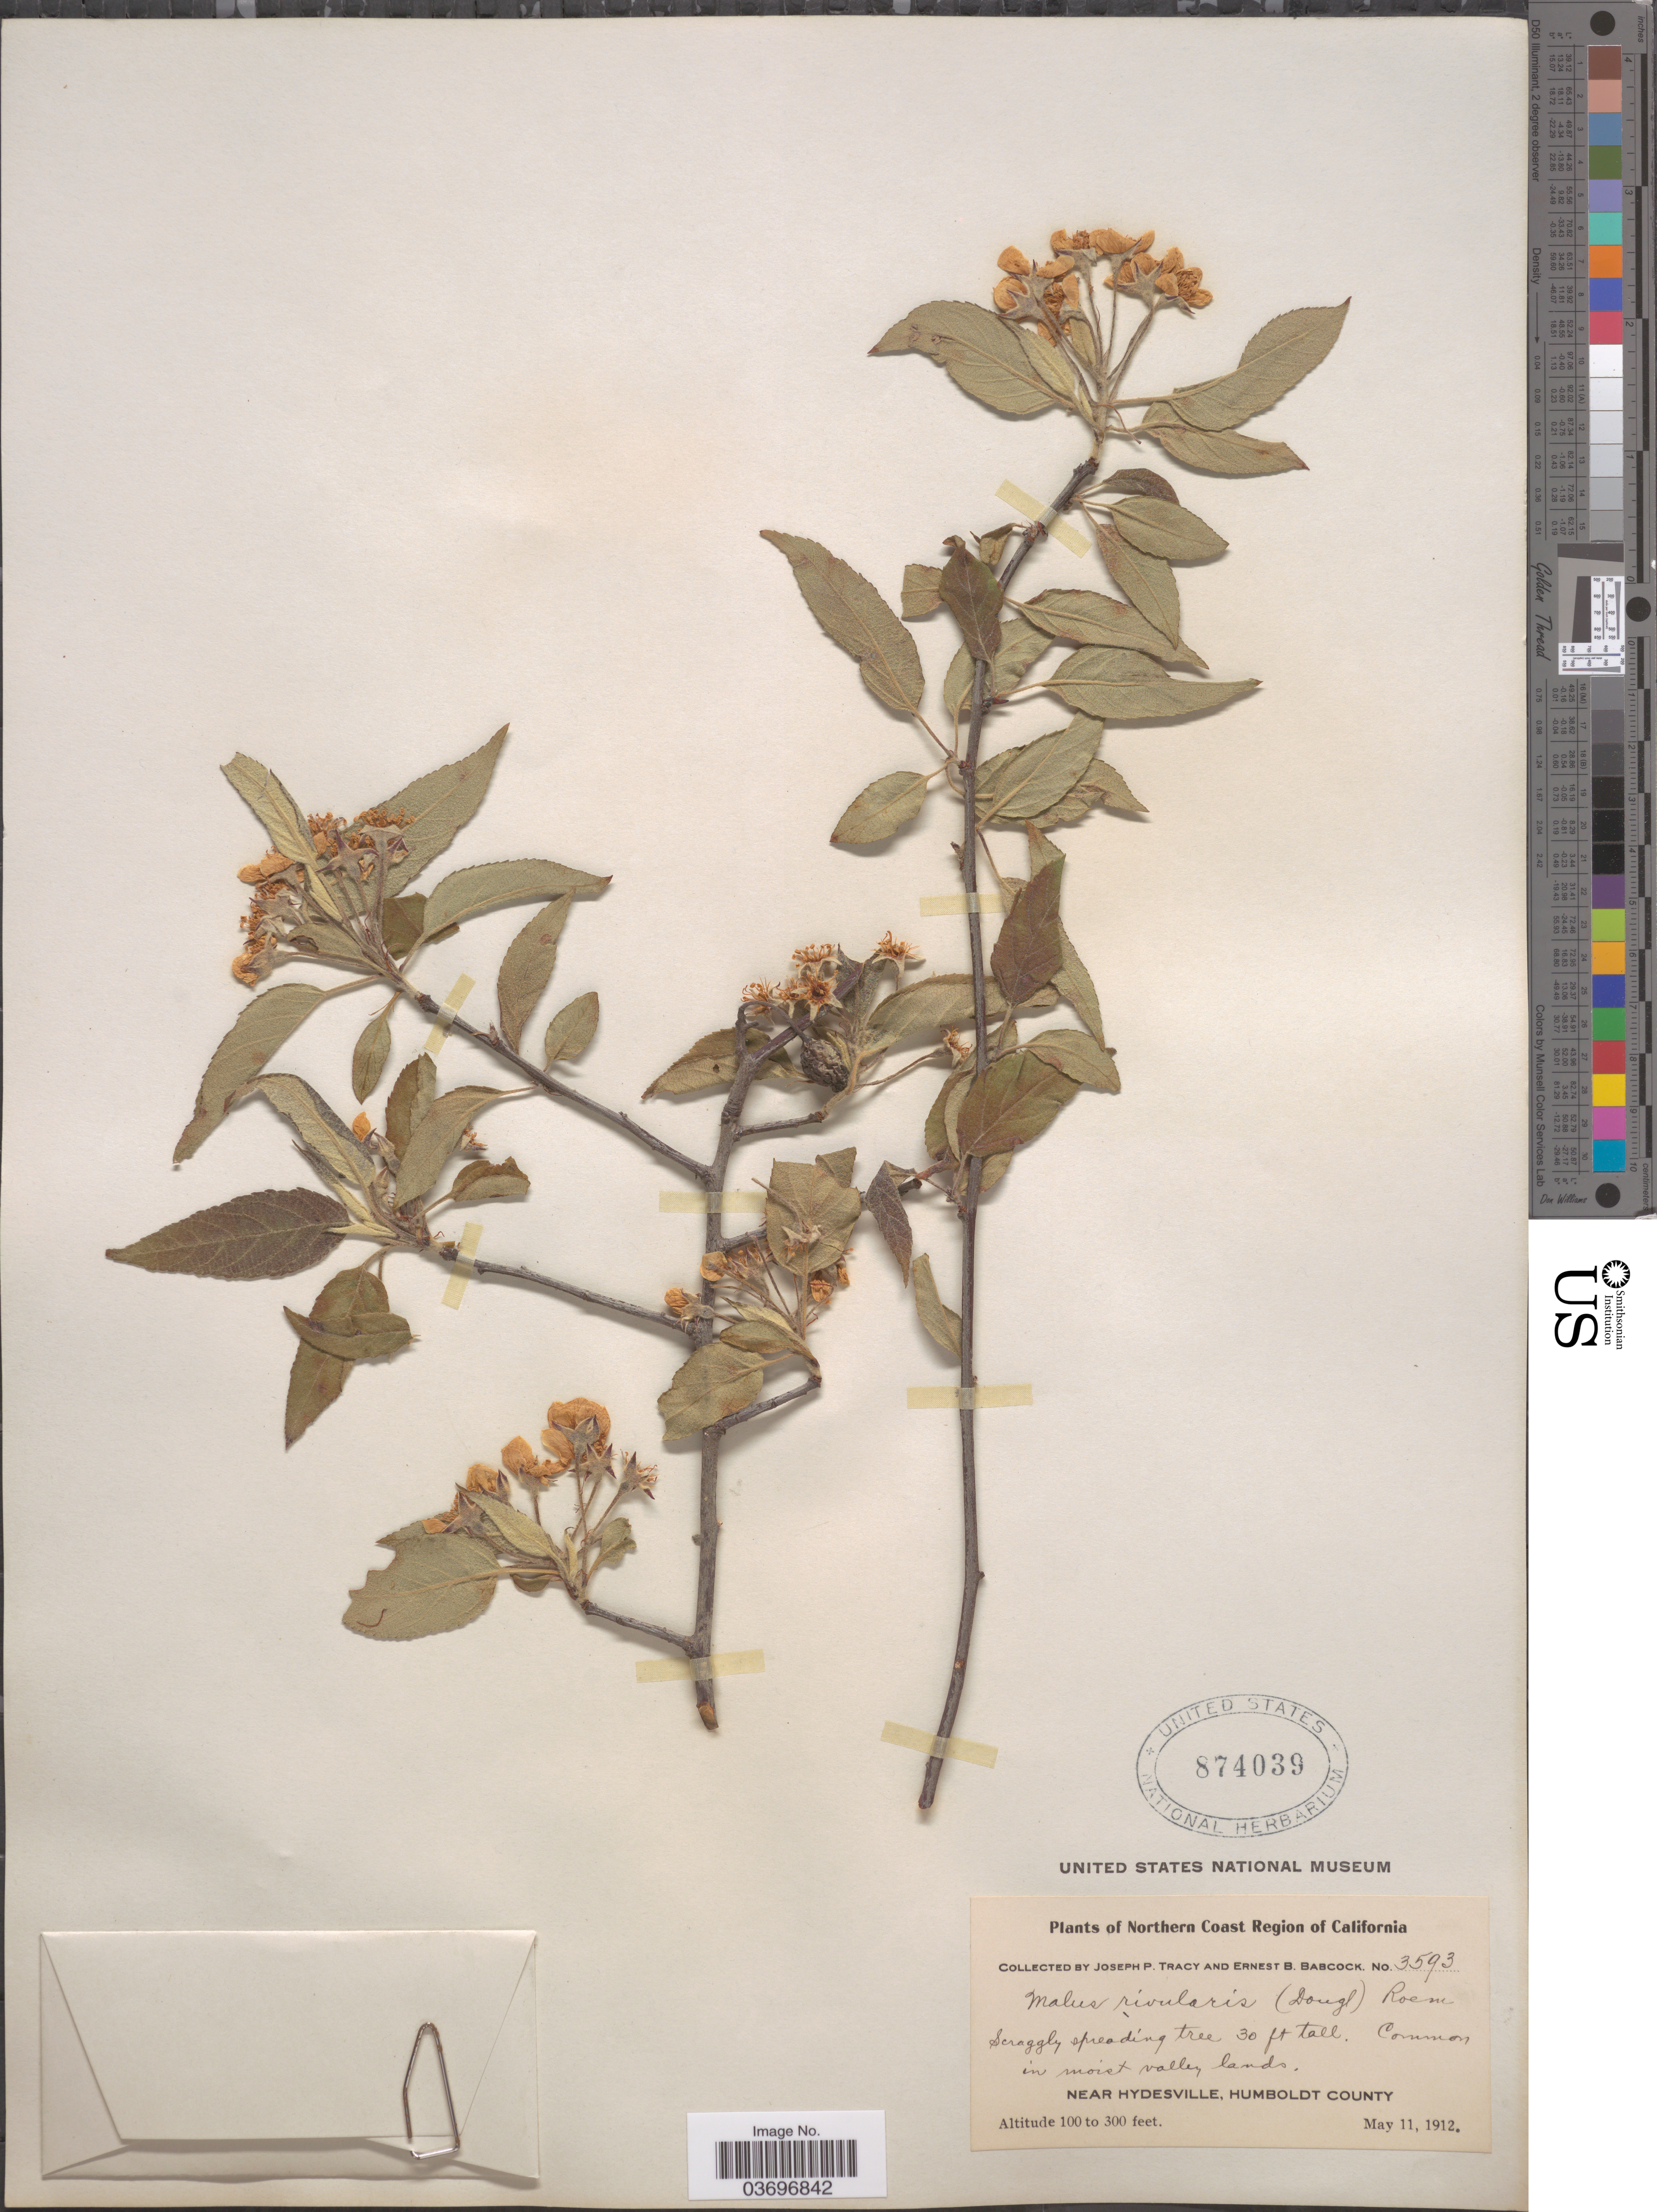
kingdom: Plantae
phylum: Tracheophyta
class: Magnoliopsida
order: Rosales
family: Rosaceae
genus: Malus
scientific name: Malus fusca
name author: (Raf.) C.K. Schneid.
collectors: J. Tracy & E. B. Babcock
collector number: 3593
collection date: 1912-05-11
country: United States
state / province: California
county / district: Humboldt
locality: Northern Coast Region of California. Near Hydesville, Humboldt County.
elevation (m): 30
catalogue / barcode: US 874039